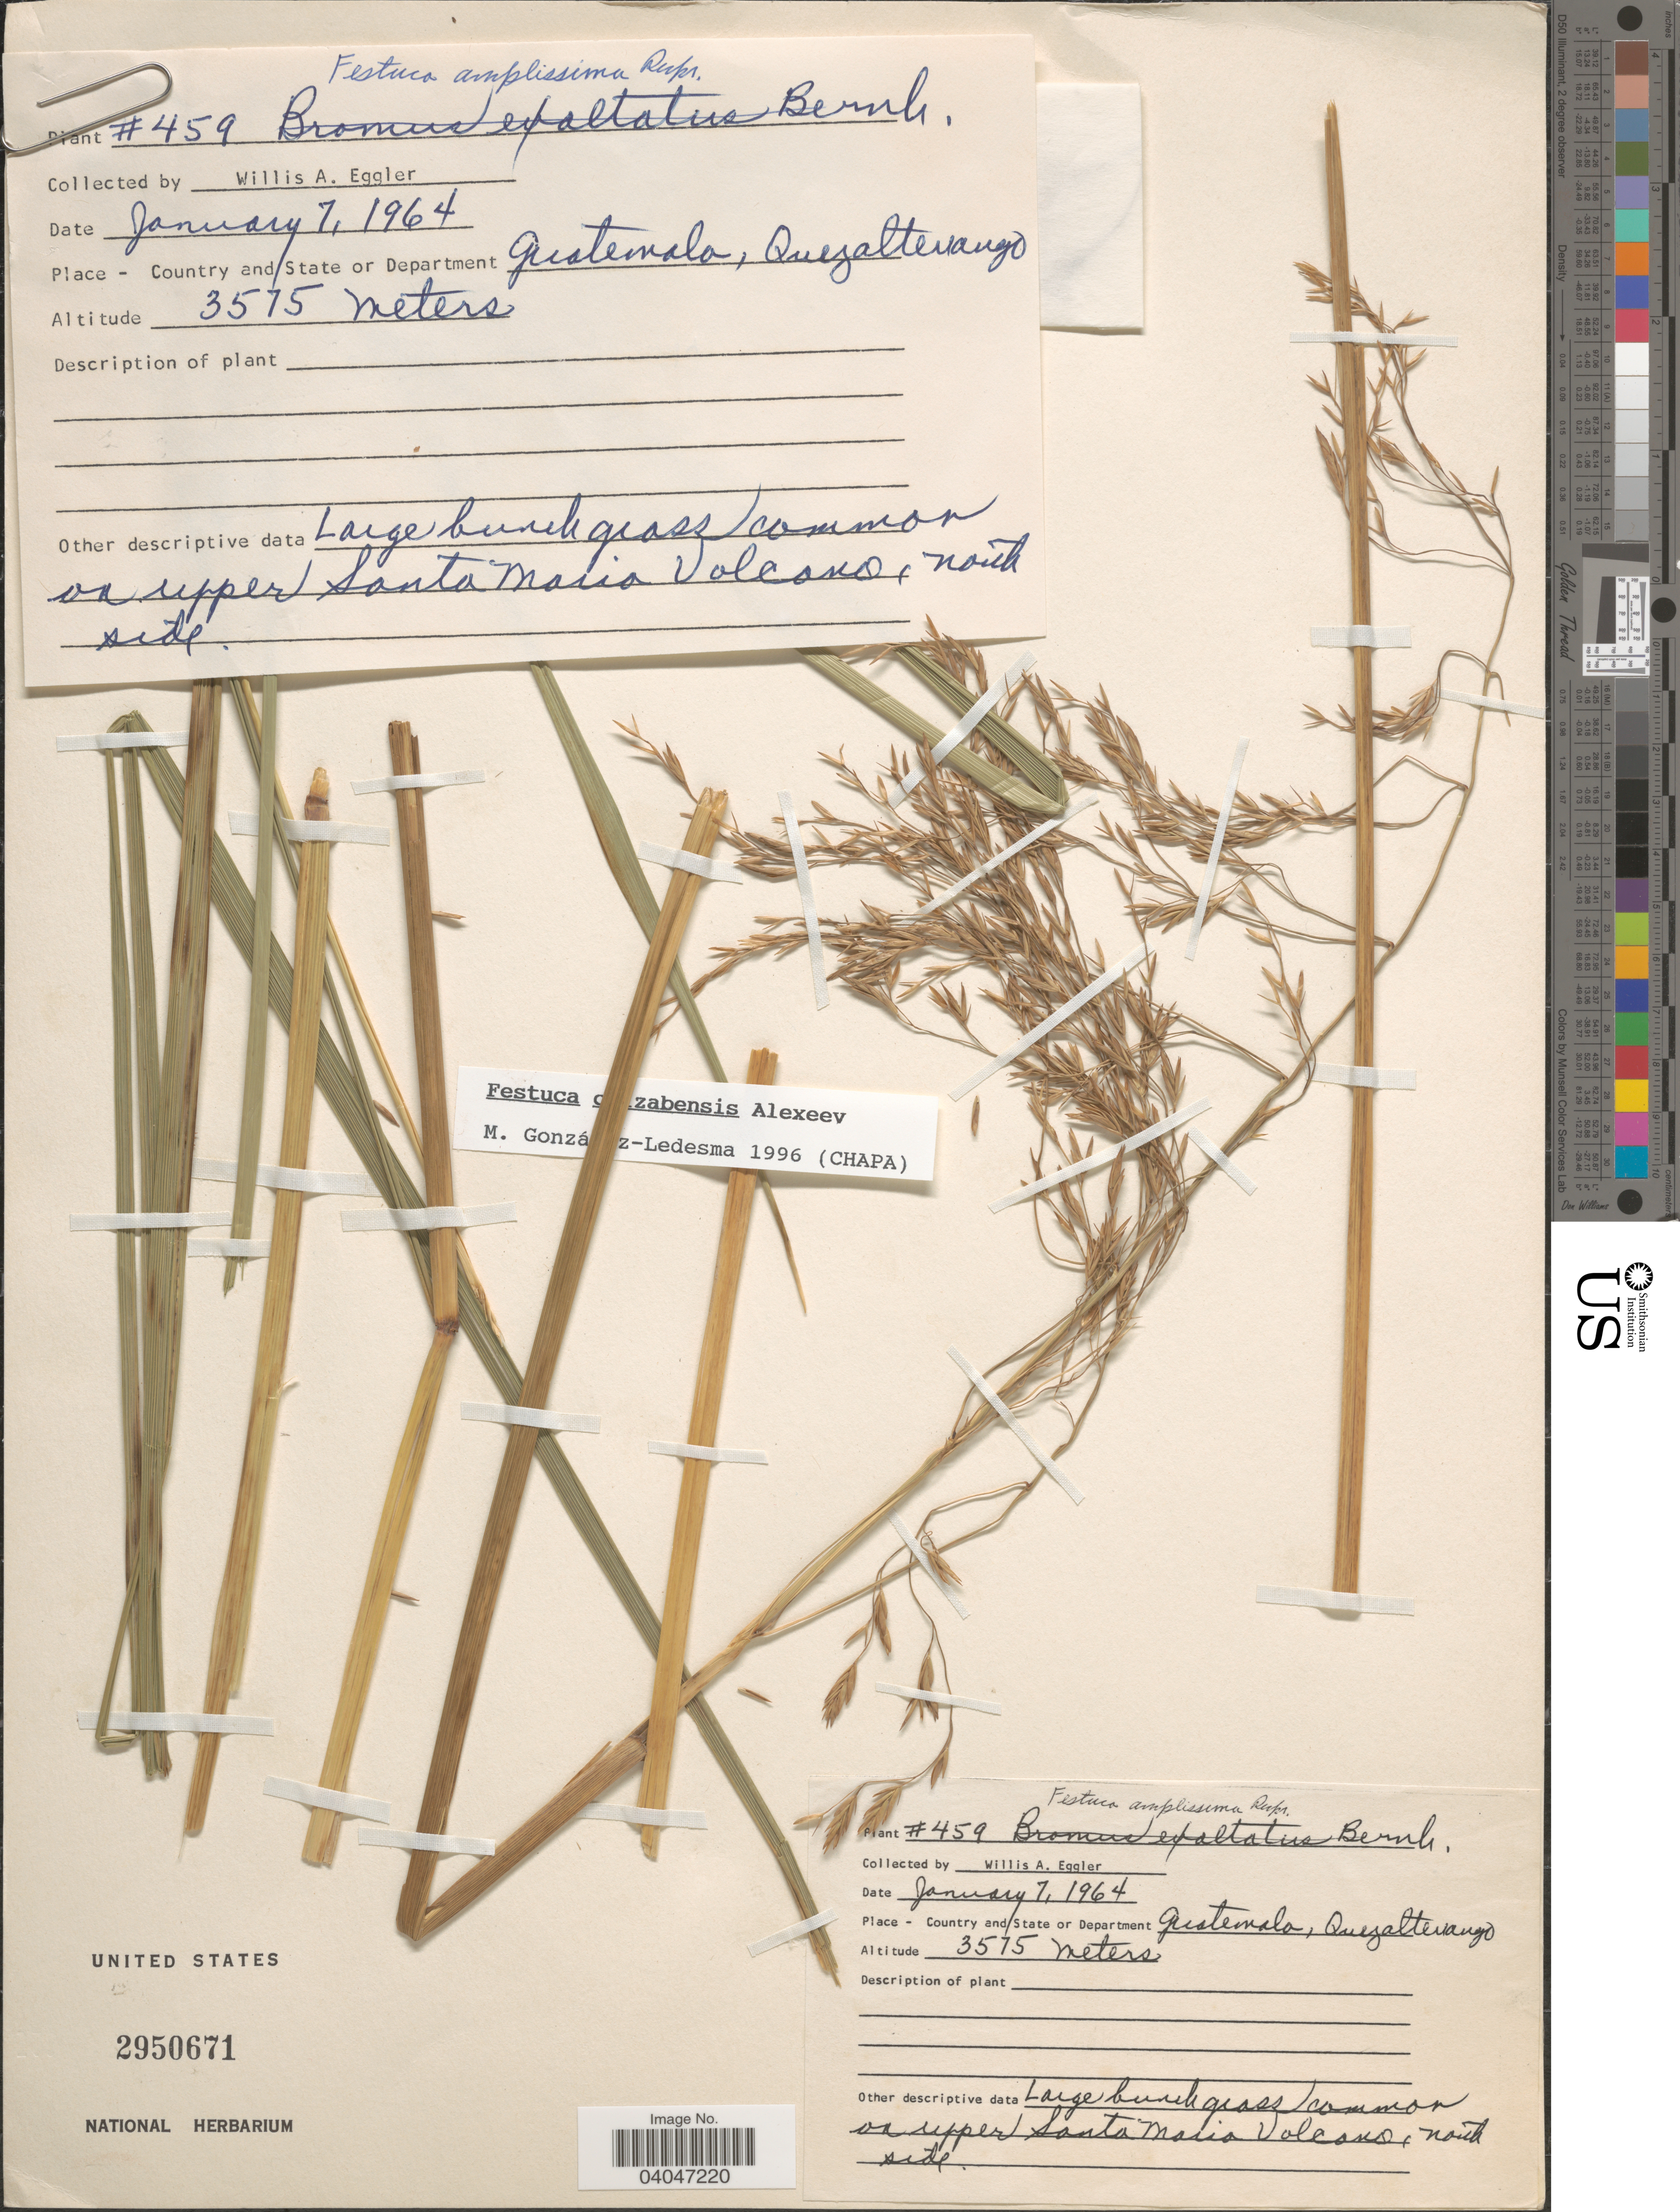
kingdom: Plantae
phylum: Tracheophyta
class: Liliopsida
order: Poales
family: Poaceae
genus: Festuca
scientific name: Festuca orizabensis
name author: E.B. Alexeev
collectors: W. A. Eggler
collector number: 459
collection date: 1964-01-07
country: Guatemala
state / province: Quetzaltenango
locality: Department Guatemala, Quezaltenango. Large bunch grass on upper Santa Maria Volcano, north side.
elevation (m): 3515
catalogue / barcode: US 2950671